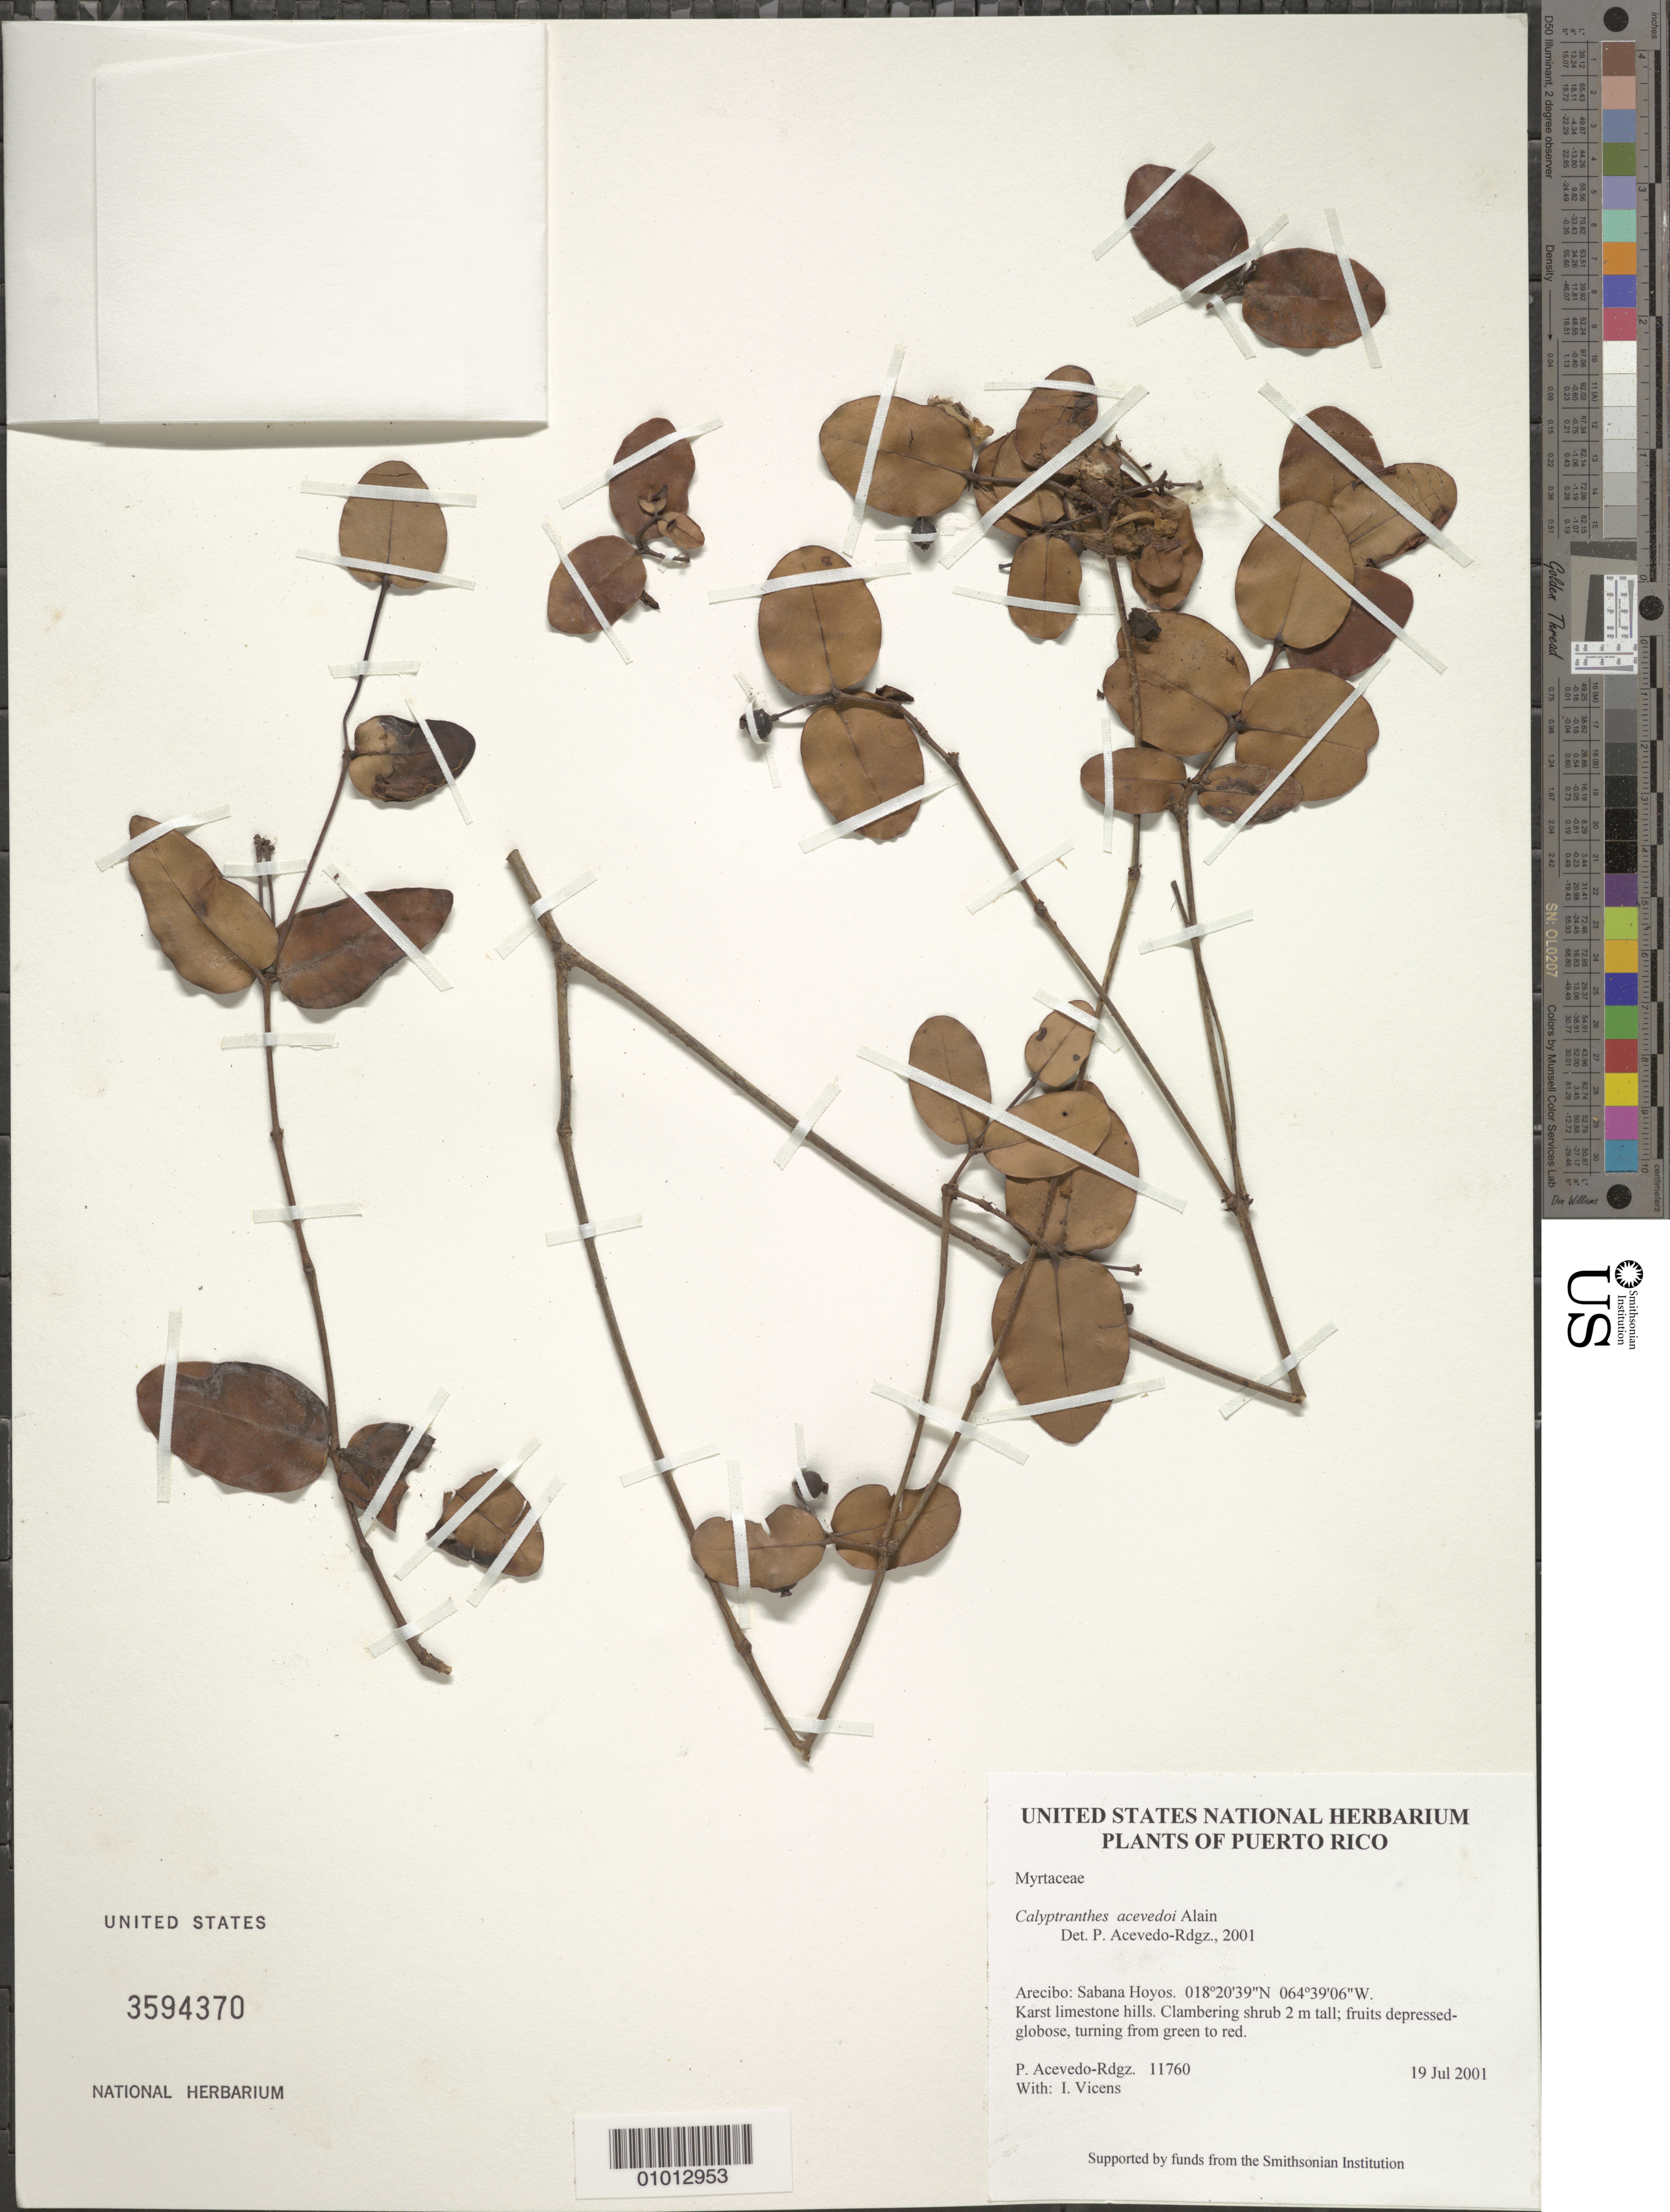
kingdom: Plantae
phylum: Tracheophyta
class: Magnoliopsida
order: Myrtales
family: Myrtaceae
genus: Myrcia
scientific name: Myrcia acevedoi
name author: (Alain) A.R. Lourenço & E. Lucas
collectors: P. Acevedo-Rodr. & I. Vicens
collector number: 11760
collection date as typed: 19 Jul 2001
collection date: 2001-07-19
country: Puerto Rico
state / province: Arecibo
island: Puerto Rico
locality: Arecibo: Sabana Hoyos.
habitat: Karst limestone hills.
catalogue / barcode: US 3594370